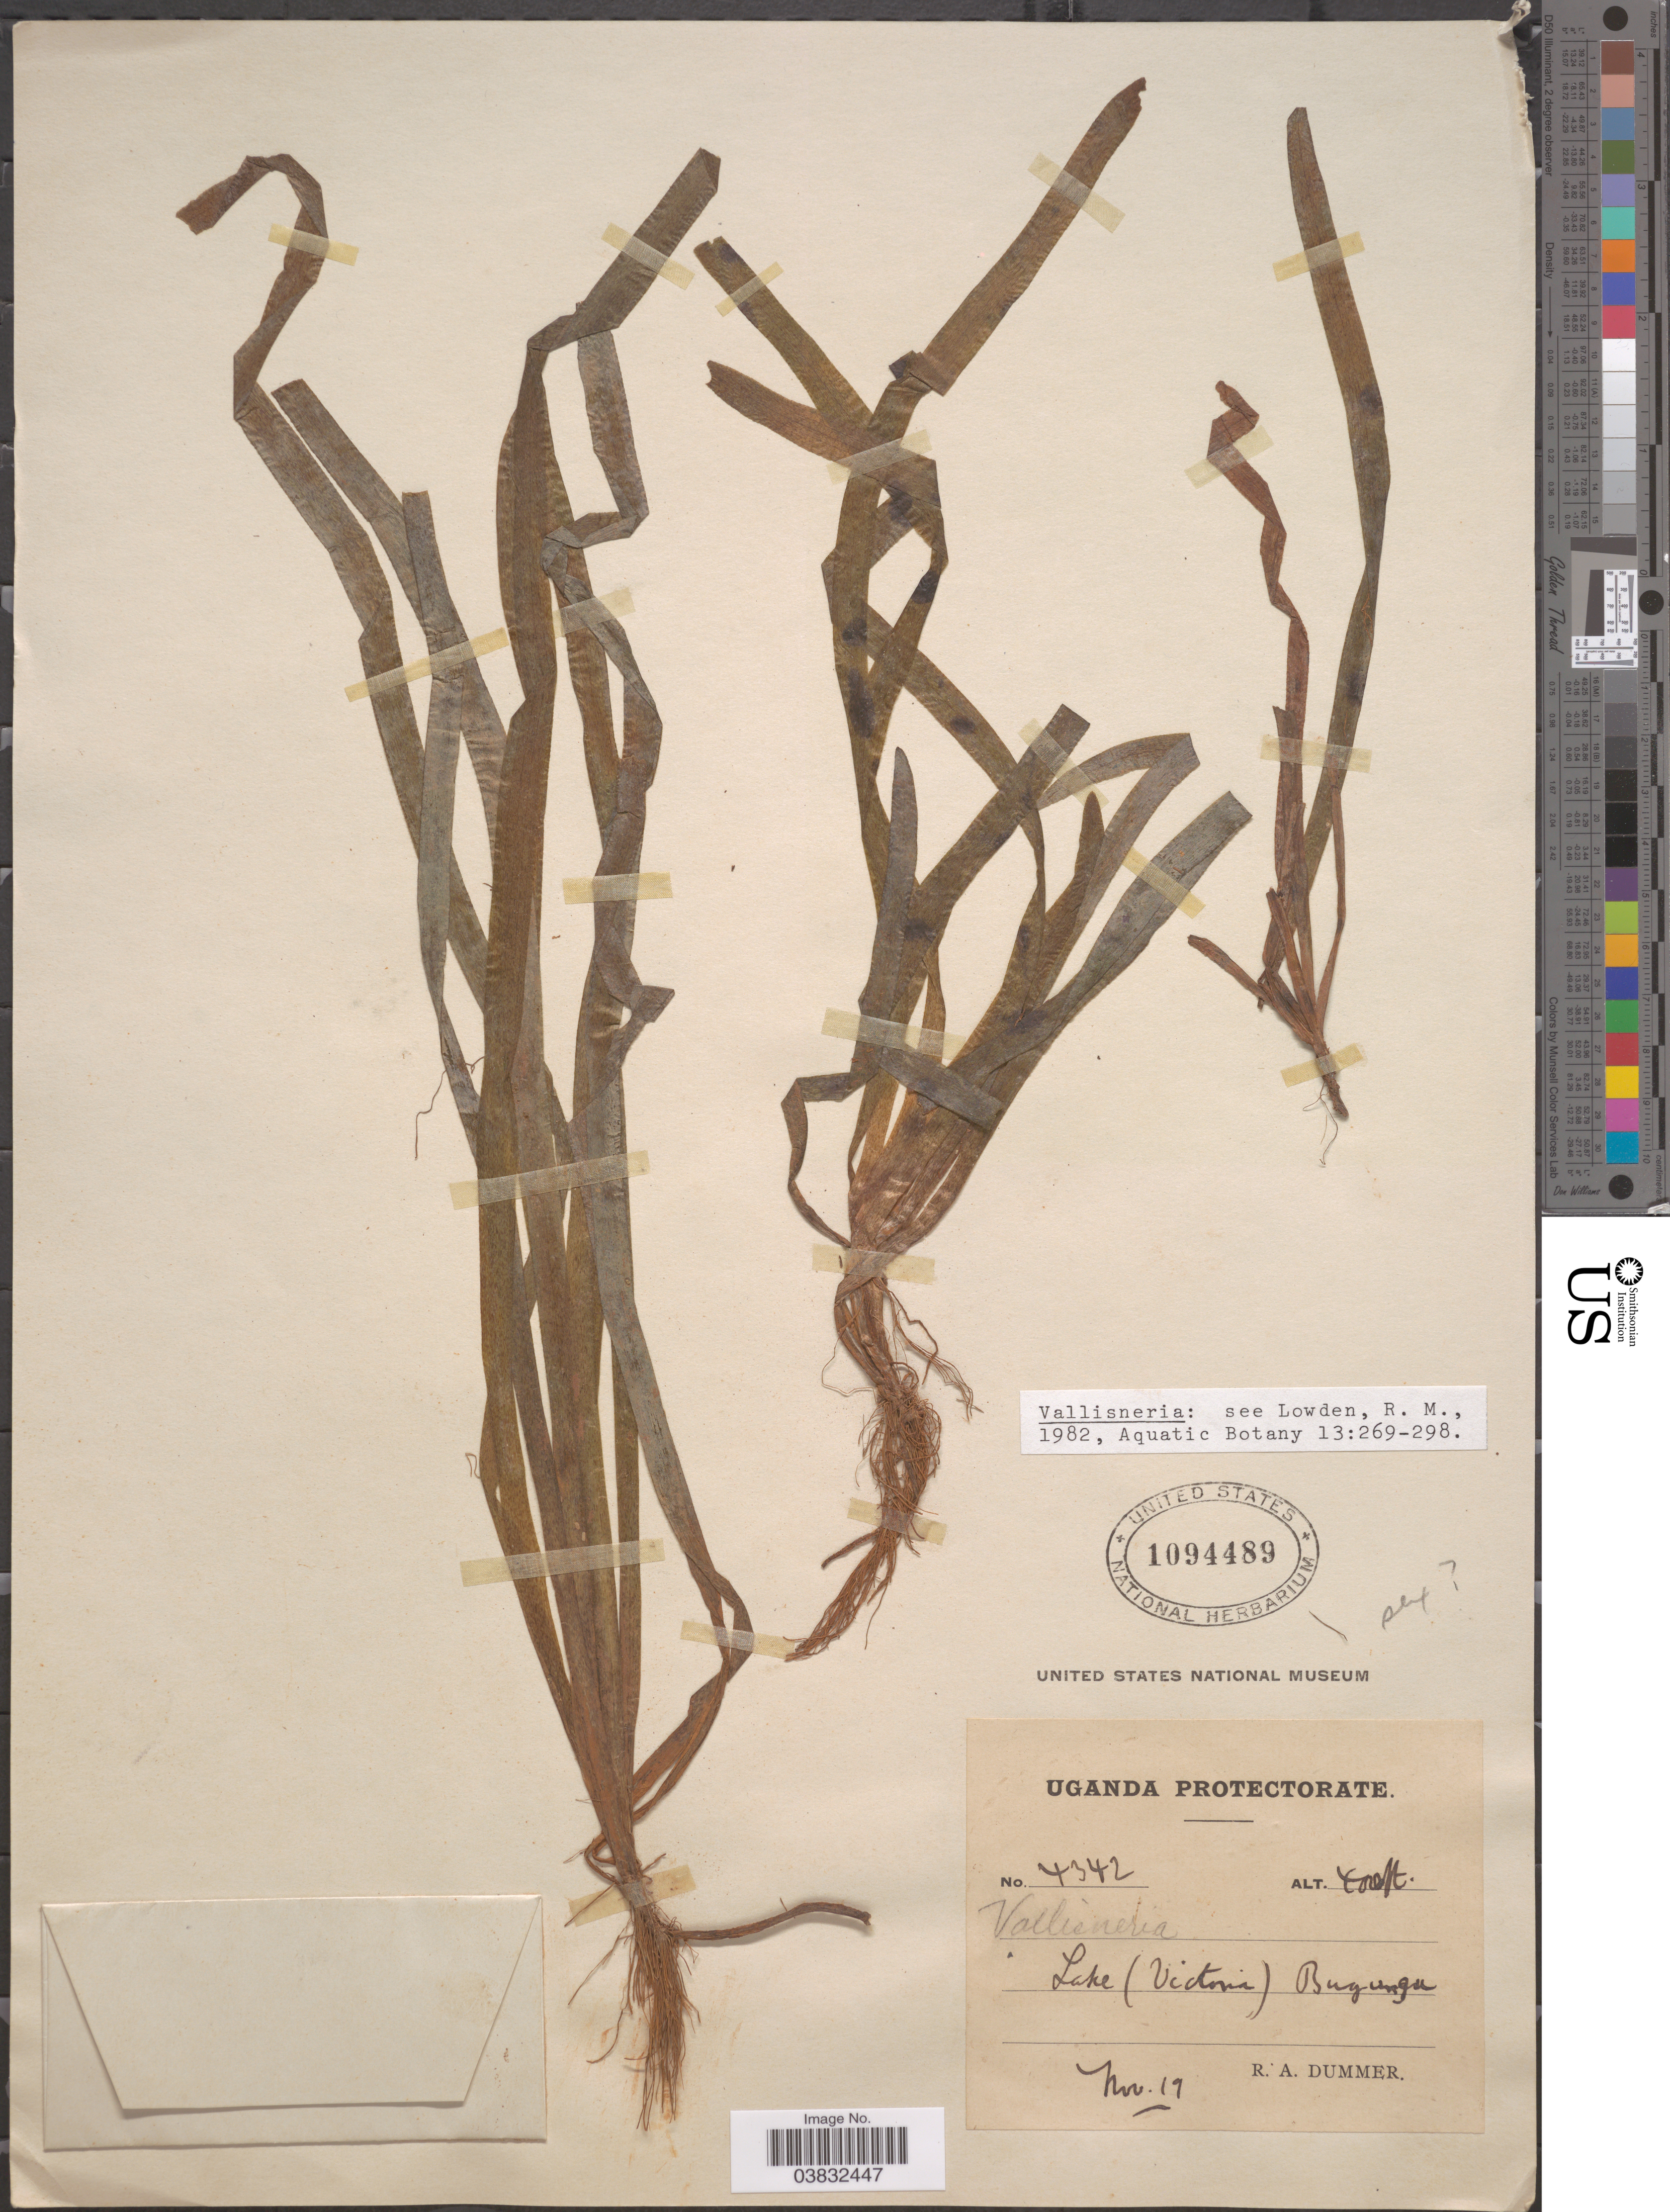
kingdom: Plantae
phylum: Tracheophyta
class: Liliopsida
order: Alismatales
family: Hydrocharitaceae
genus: Vallisneria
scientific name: Vallisneria spiralis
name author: L.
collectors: R. Dümmer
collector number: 4342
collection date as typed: Transcribed d/m/y: /11/19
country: Uganda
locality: Lake (Victoria) Bugungu.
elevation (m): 1219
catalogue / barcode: US 1094489